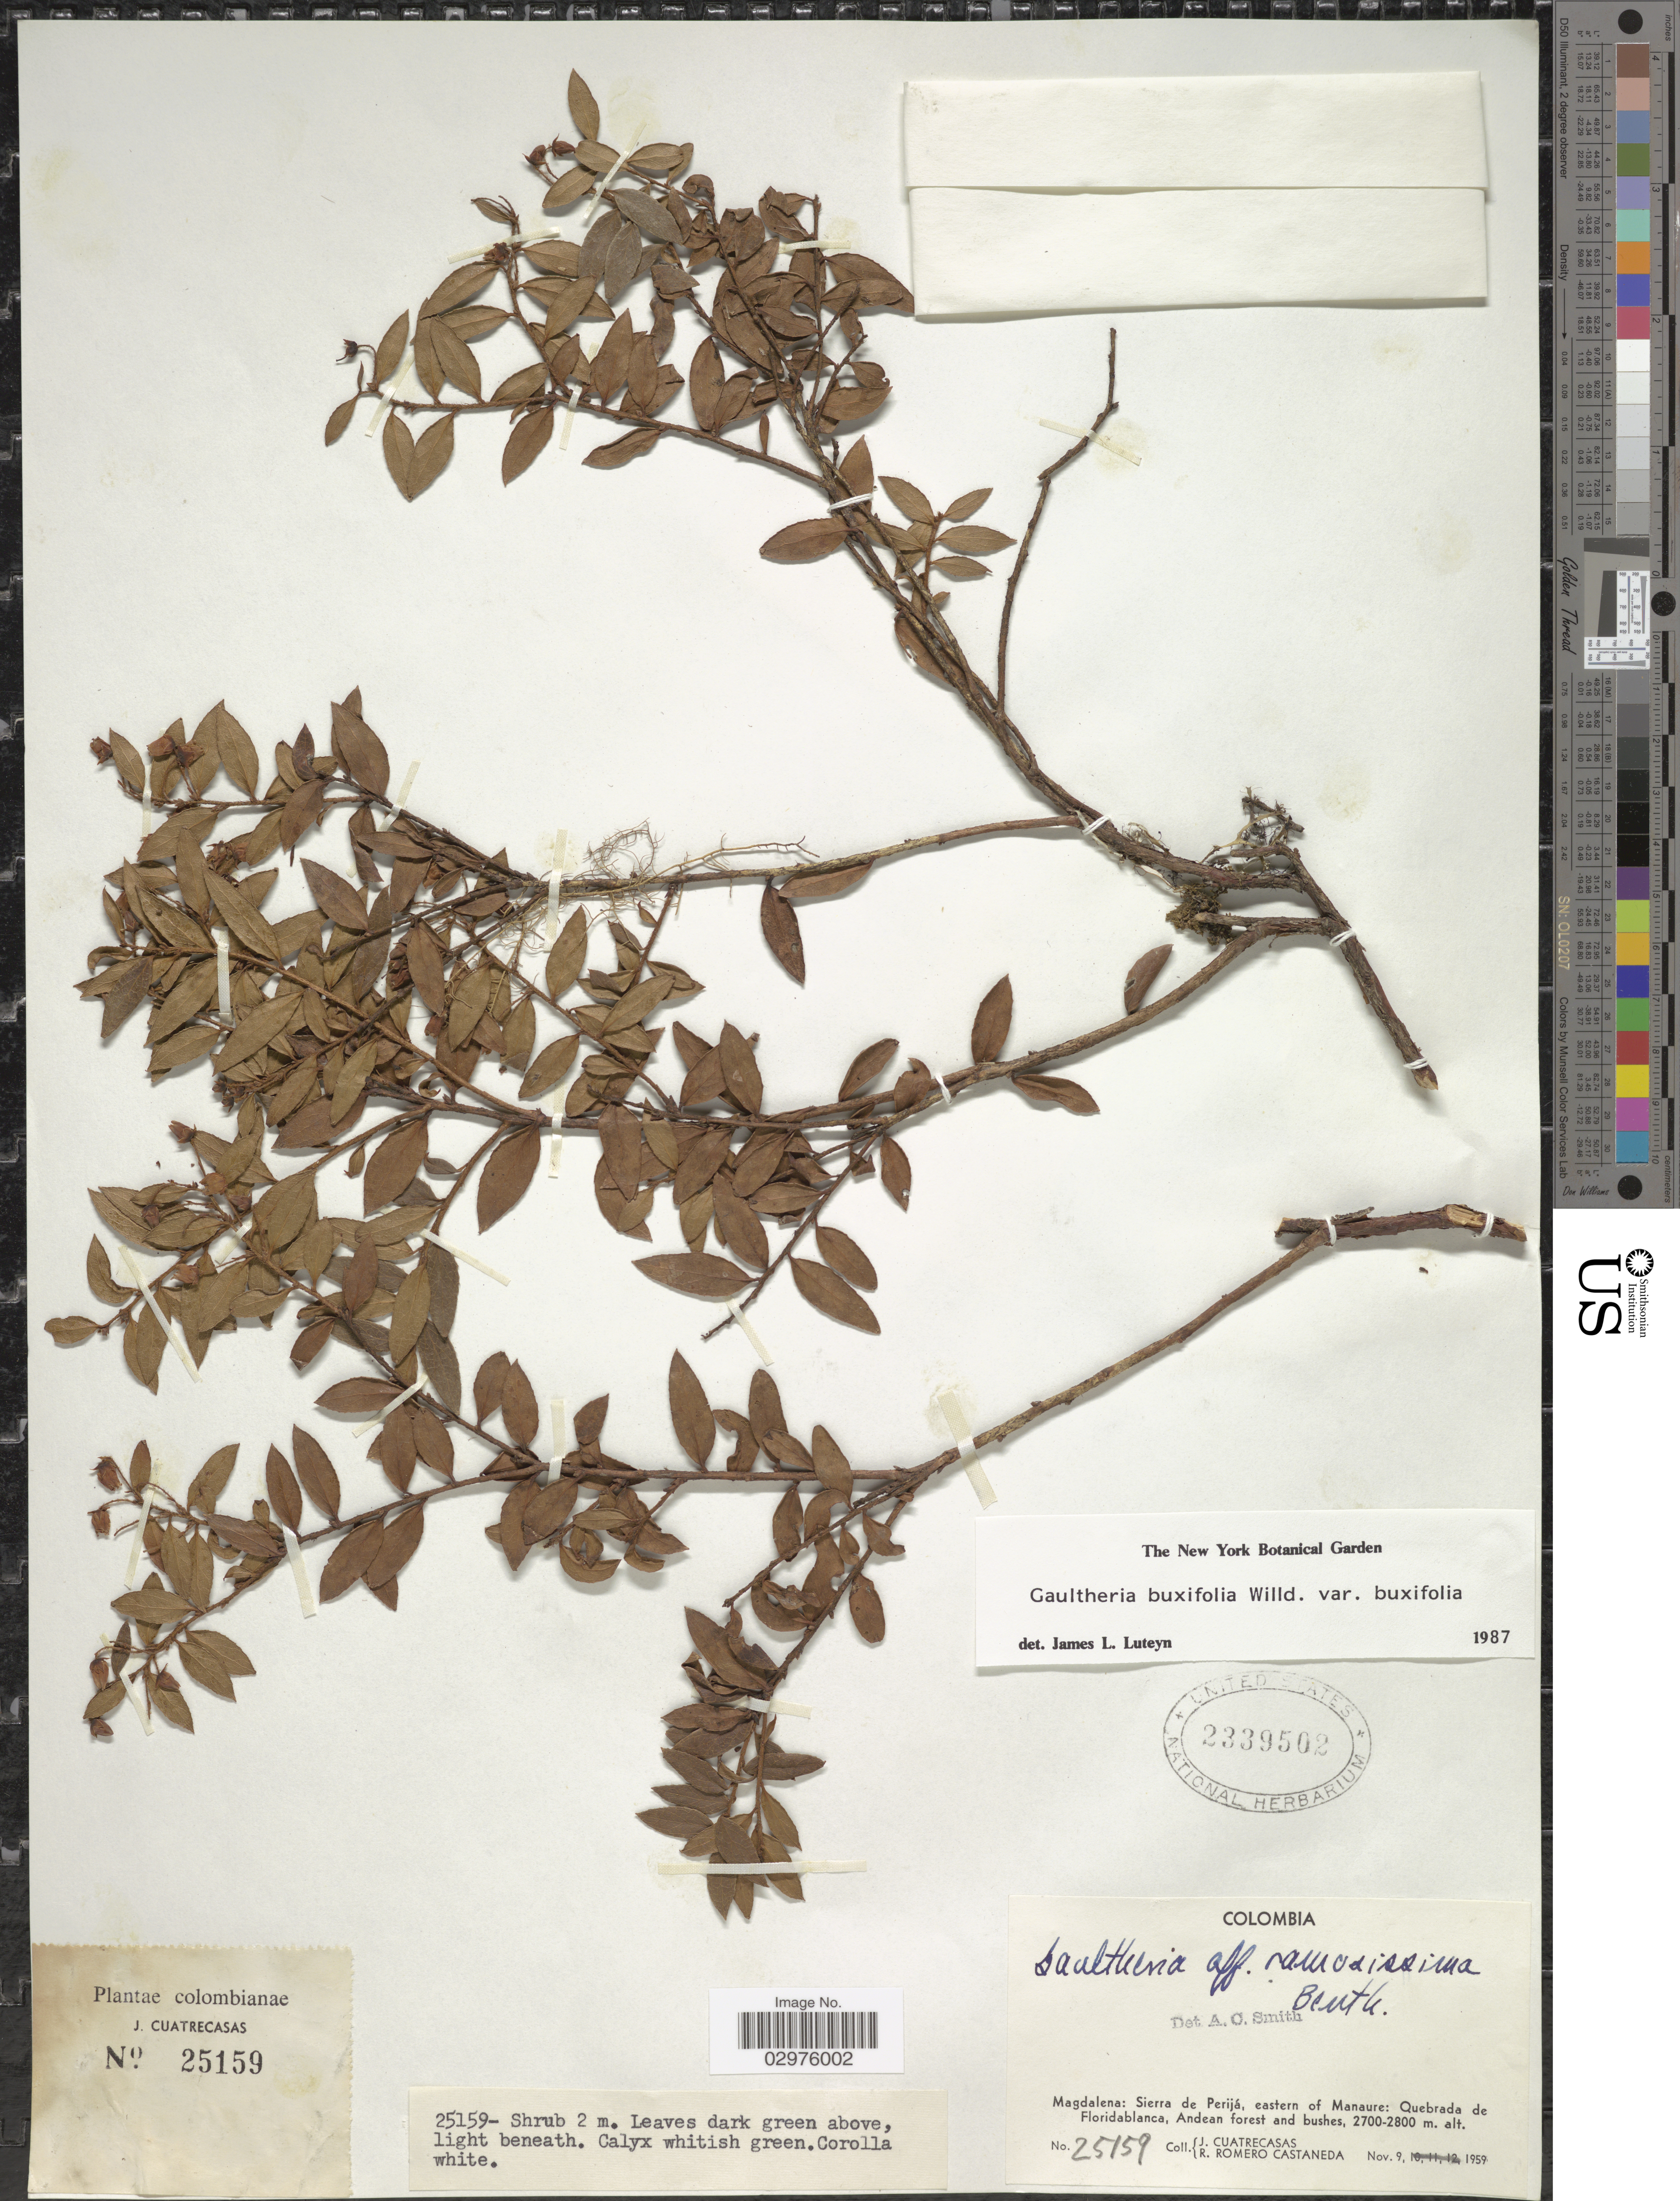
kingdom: Plantae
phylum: Tracheophyta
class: Magnoliopsida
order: Ericales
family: Ericaceae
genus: Gaultheria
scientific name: Gaultheria buxifolia var. buxifolia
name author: Willd.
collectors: J. Cuatrecasas & R. Romero Castañeda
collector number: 25159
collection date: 1959-11-09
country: Colombia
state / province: Magdalena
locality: Magdalena: Sierra de Perijá, eastern of Manaure: Quebrada de Floridablanca, Andean forest and bushes.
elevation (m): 2700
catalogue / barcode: US 2339502